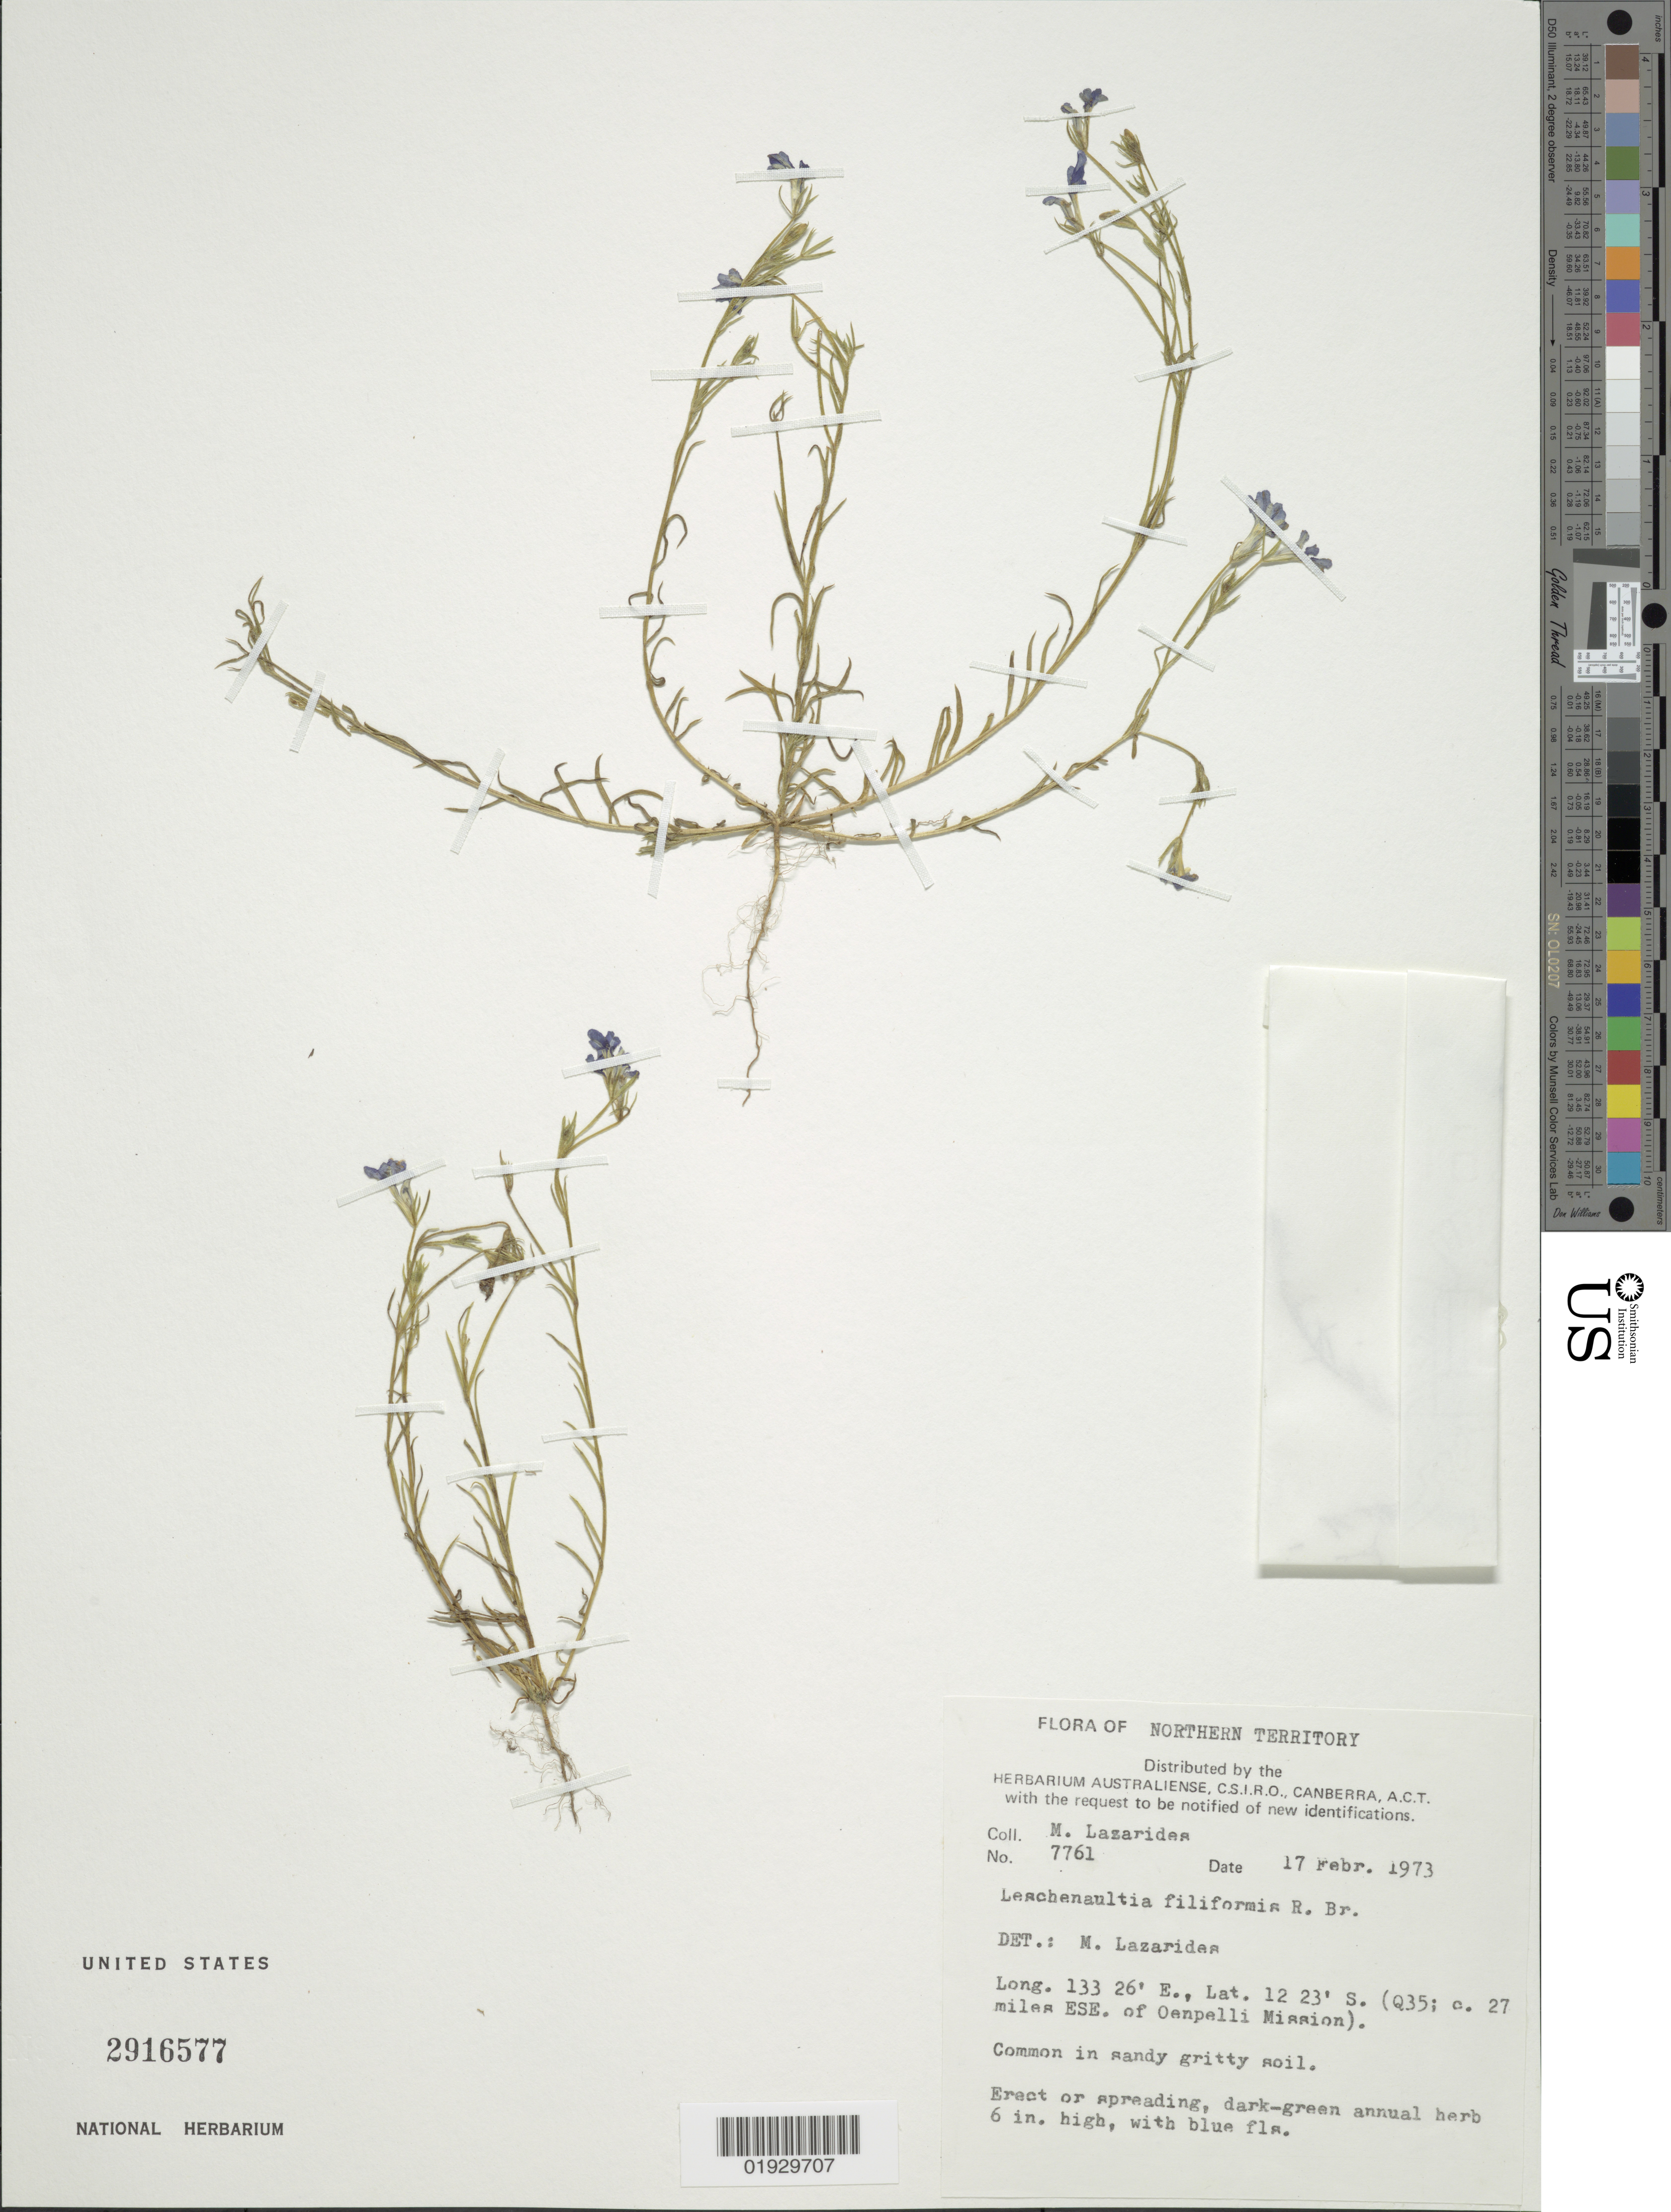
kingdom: Plantae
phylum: Tracheophyta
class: Magnoliopsida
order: Asterales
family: Goodeniaceae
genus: Leschenaultia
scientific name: Leschenaultia filiformis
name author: R. Br.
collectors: M. Lazarides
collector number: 7761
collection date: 1973-02-17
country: Australia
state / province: Northern Territory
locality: Q35; c. 27 miles ESE. of Oenpelli Mission.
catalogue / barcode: US 2916577